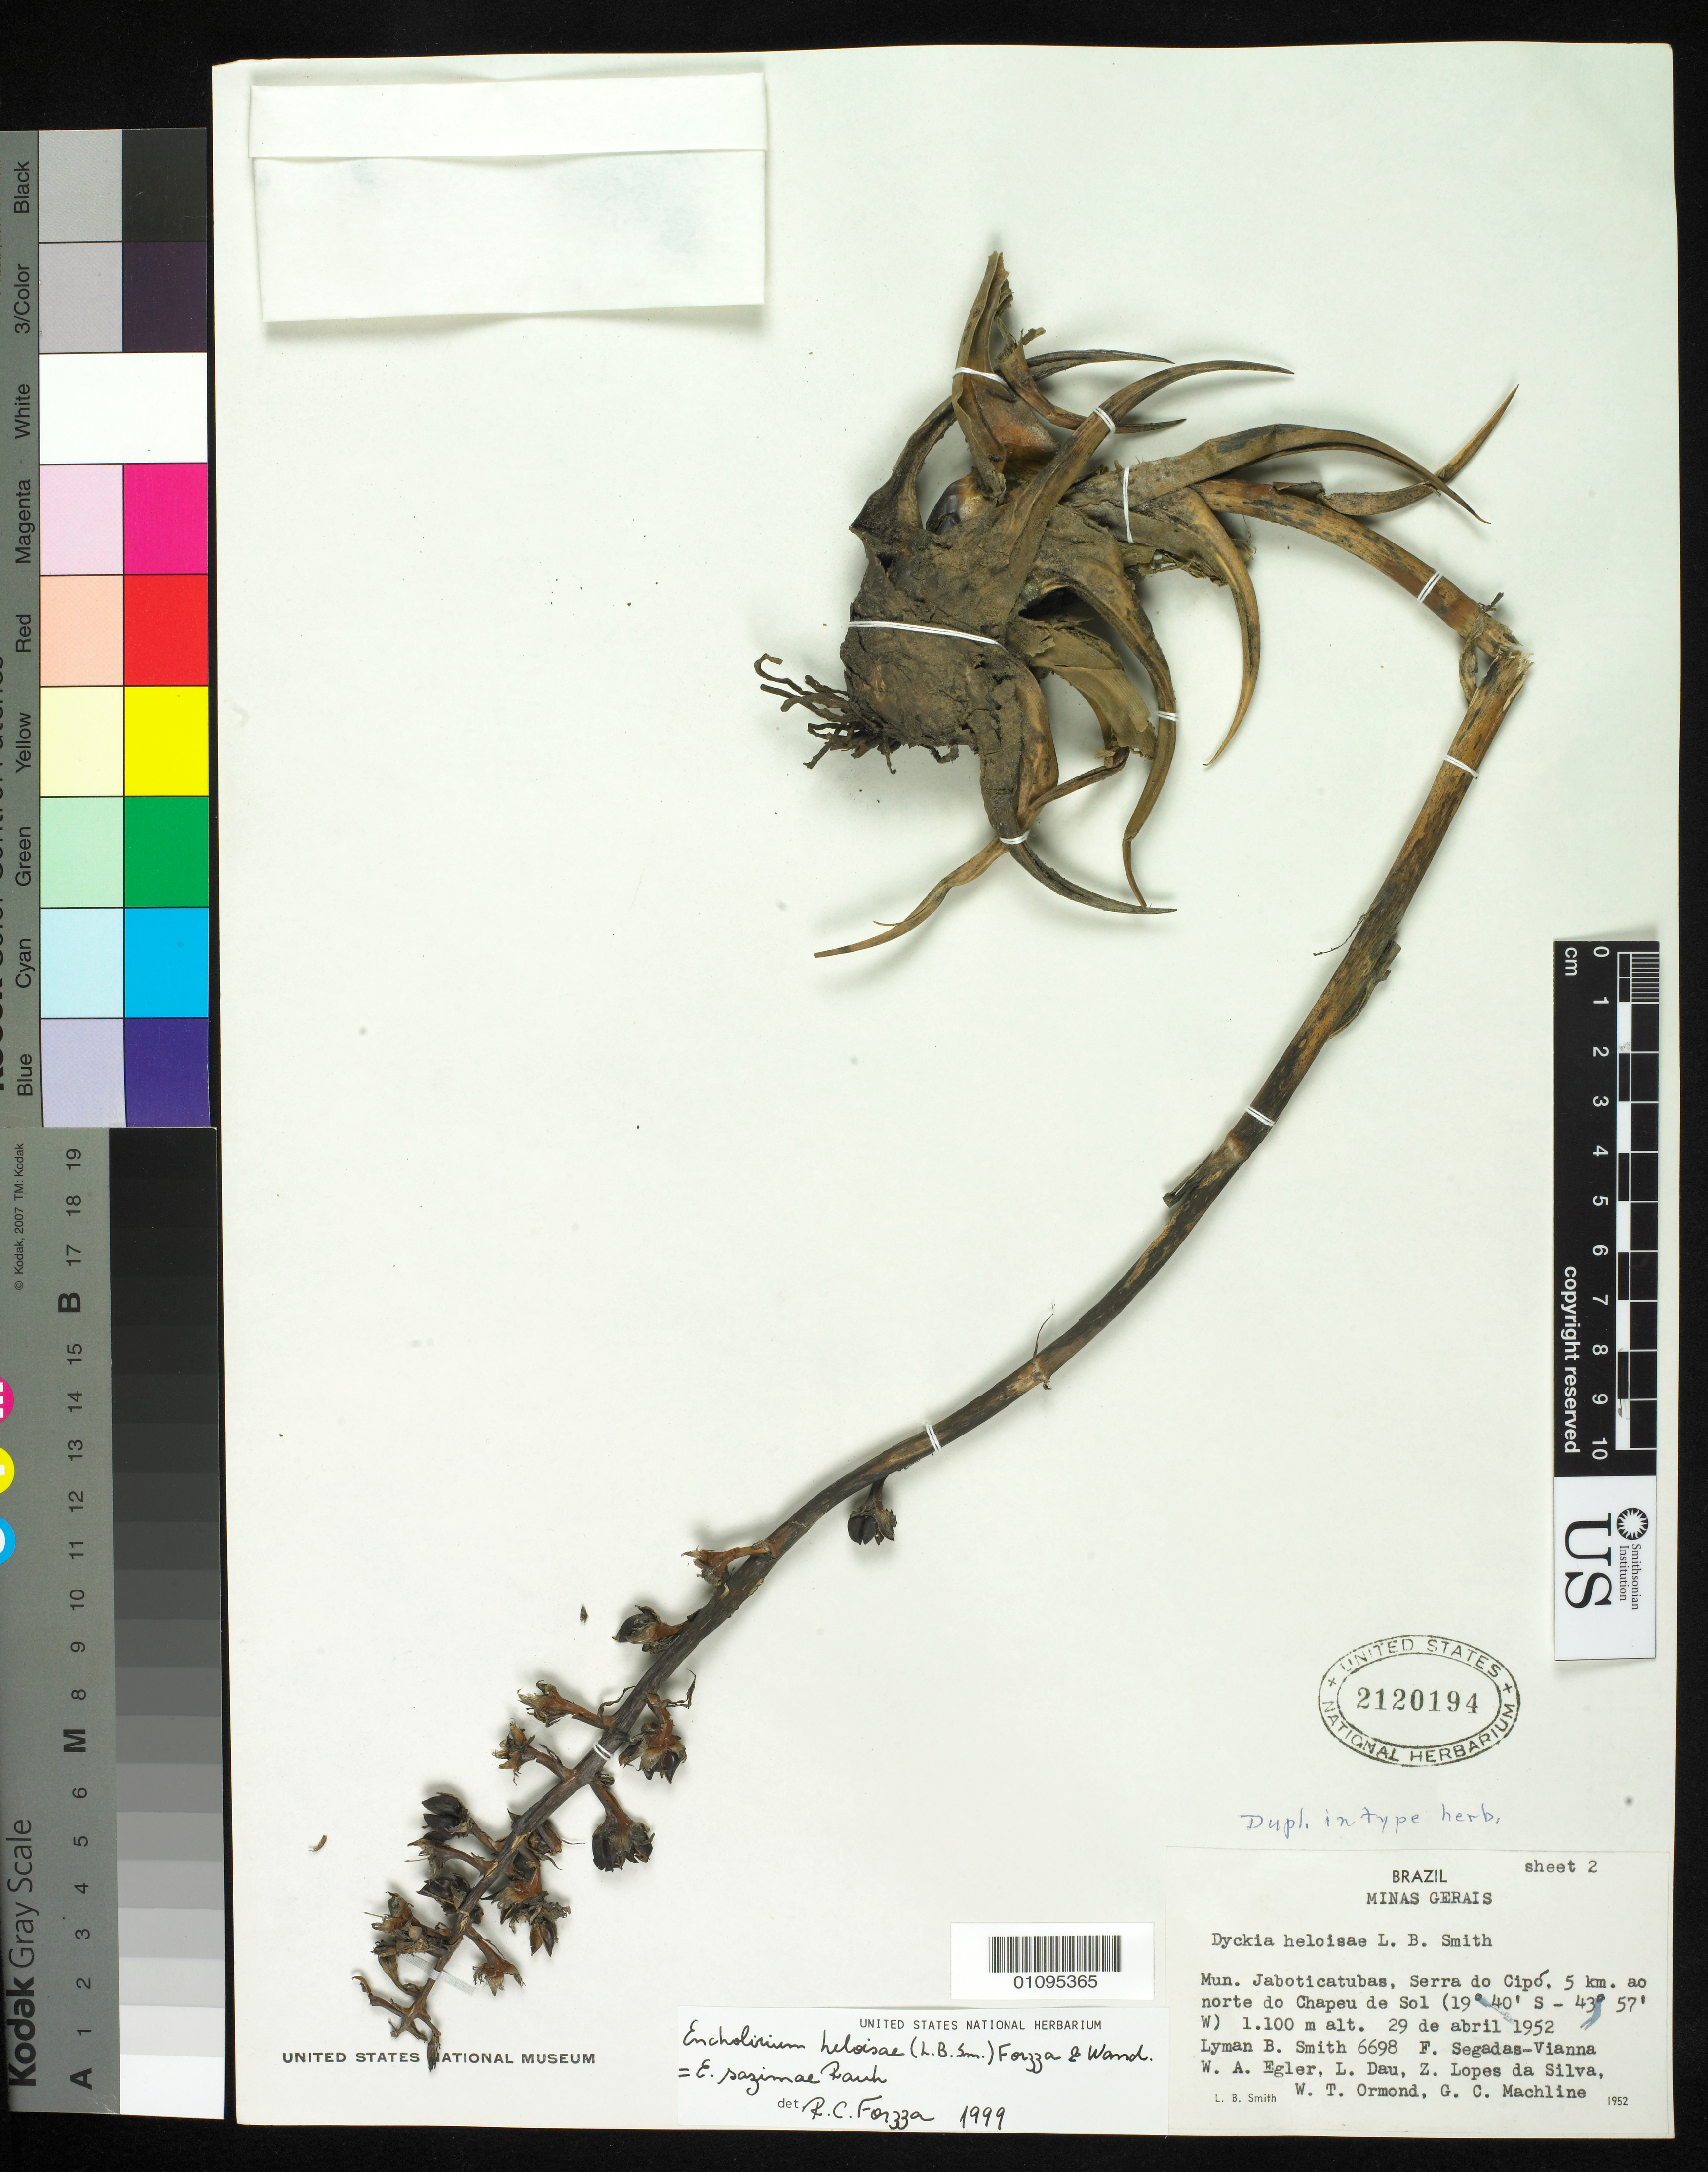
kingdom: Plantae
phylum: Tracheophyta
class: Liliopsida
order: Poales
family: Bromeliaceae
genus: Dyckia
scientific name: Dyckia heloisae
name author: L.B. Sm.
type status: Isotype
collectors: L. Smith, F. Segadas-Vianna, W. A. Egler, L. Dau, Z. Lopes da Silva, W. T. Ormond & G. Machline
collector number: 6698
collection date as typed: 29 Apr 1952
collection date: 1952-04-29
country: Brazil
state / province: Minas Gerais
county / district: Jaboticatubas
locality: Serra do Cipo, 5 km norte do Chapeu de Sol.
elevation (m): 1100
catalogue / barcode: US 2120194